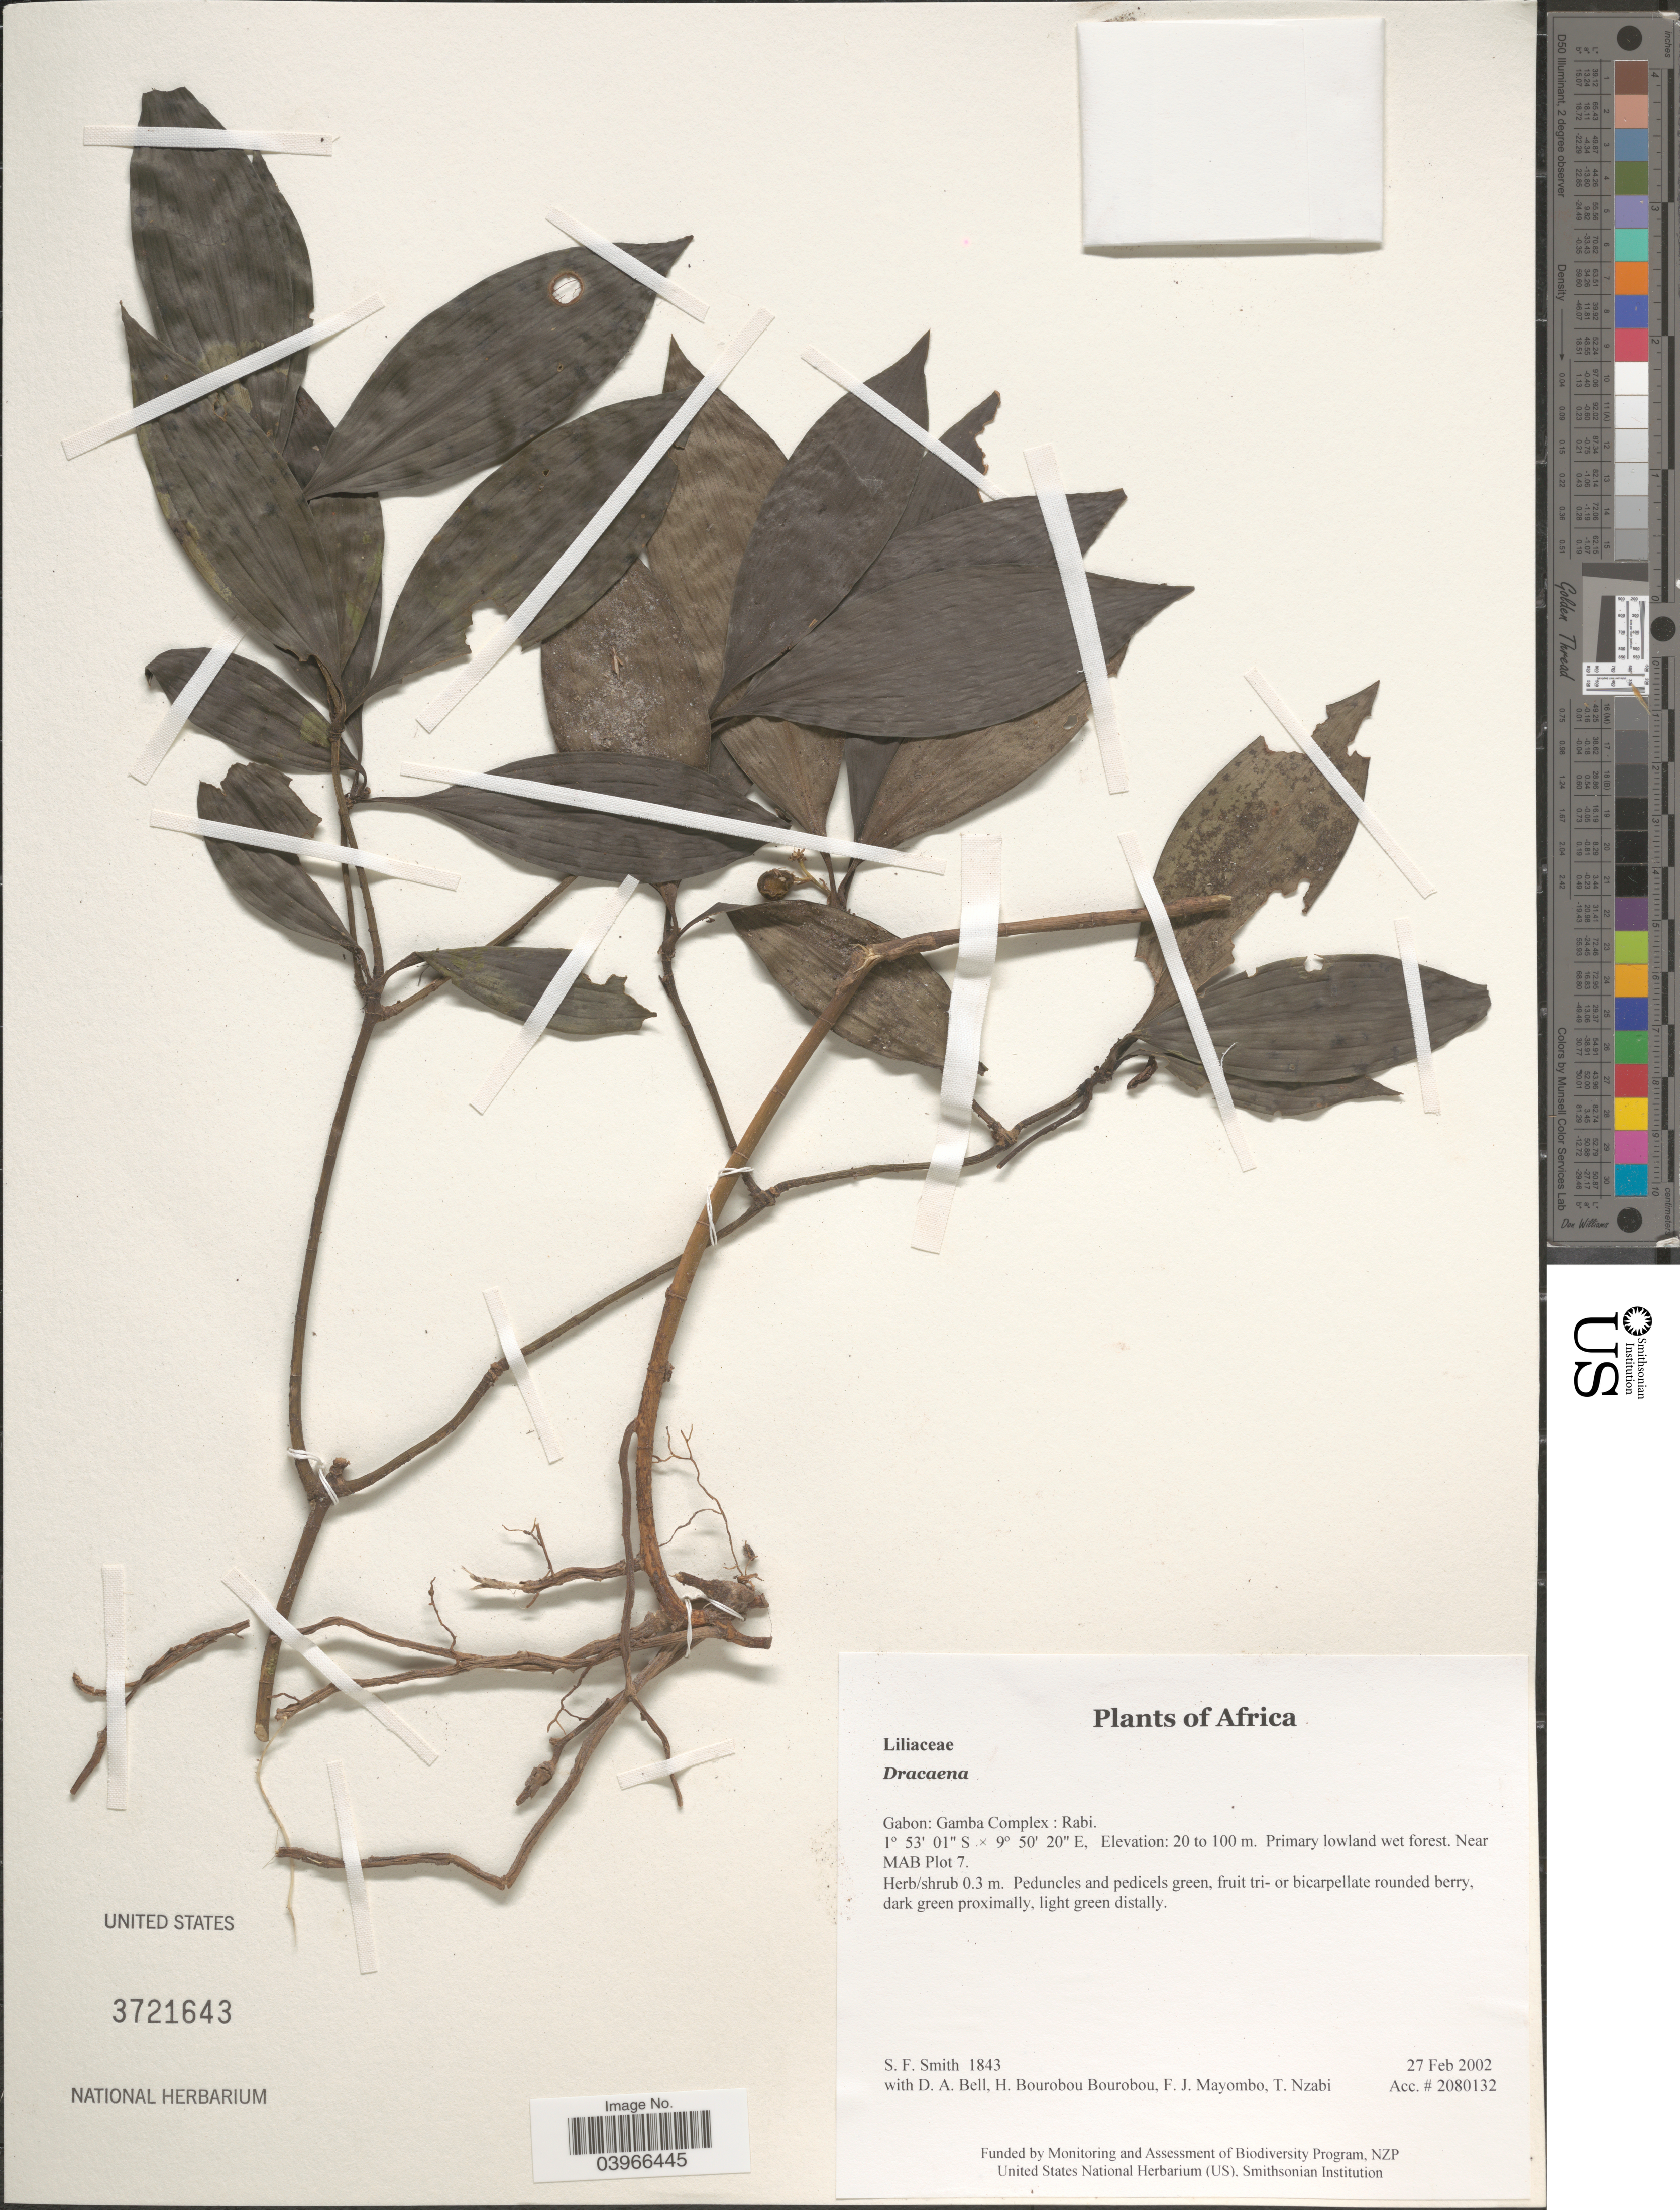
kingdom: Plantae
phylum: Tracheophyta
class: Liliopsida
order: Asparagales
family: Asparagaceae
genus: Dracaena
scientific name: Dracaena sp.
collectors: S.F. Smith, D. A. Bell, H. Bourobou Bourobou & F. J. Mayombo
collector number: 1843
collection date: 2002-02-27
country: Gabon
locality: Gamba Complex: Rabi. Near MAB Plot 7.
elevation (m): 20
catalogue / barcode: US 3721643